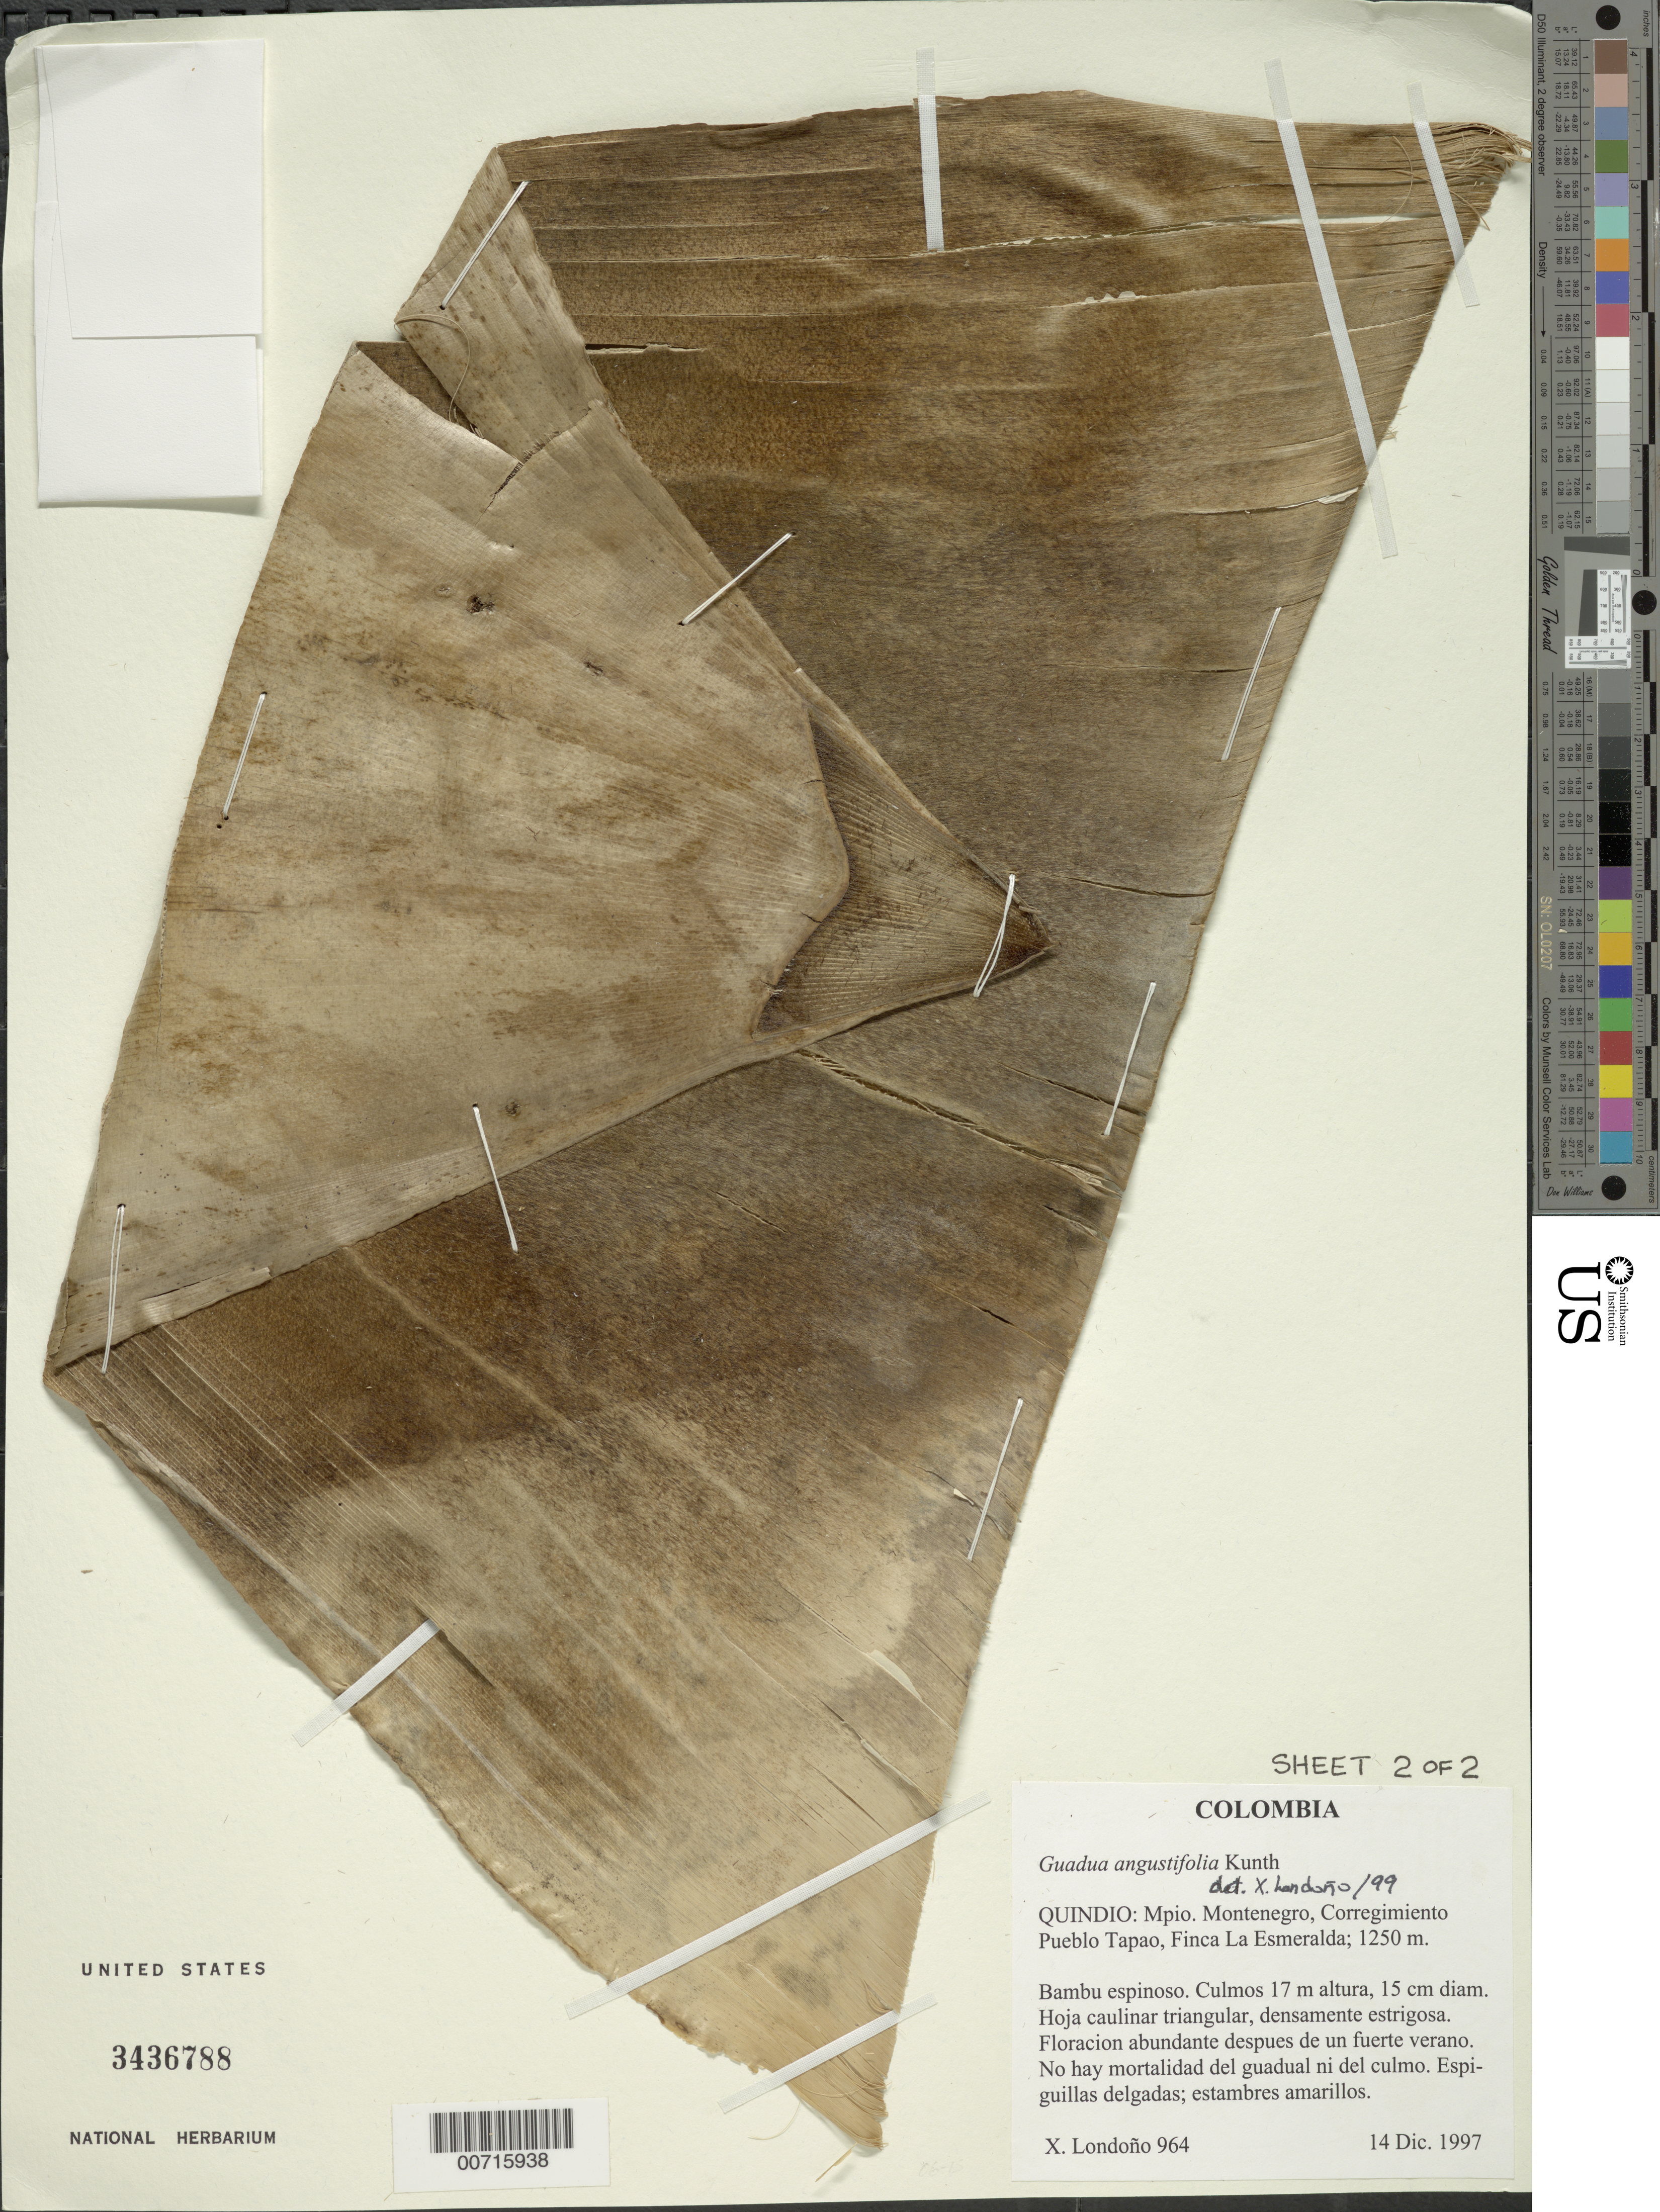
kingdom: Plantae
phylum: Tracheophyta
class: Liliopsida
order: Poales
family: Poaceae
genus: Guadua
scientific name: Guadua angustifolia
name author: Kunth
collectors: X. Londoño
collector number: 964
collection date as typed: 14 Dec 1997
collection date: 1997-12-14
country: Colombia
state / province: Quindio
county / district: Montenegro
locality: Corregimiento Pueblo Tapao, Finca La Esmeralda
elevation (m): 1250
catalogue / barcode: US 3436788